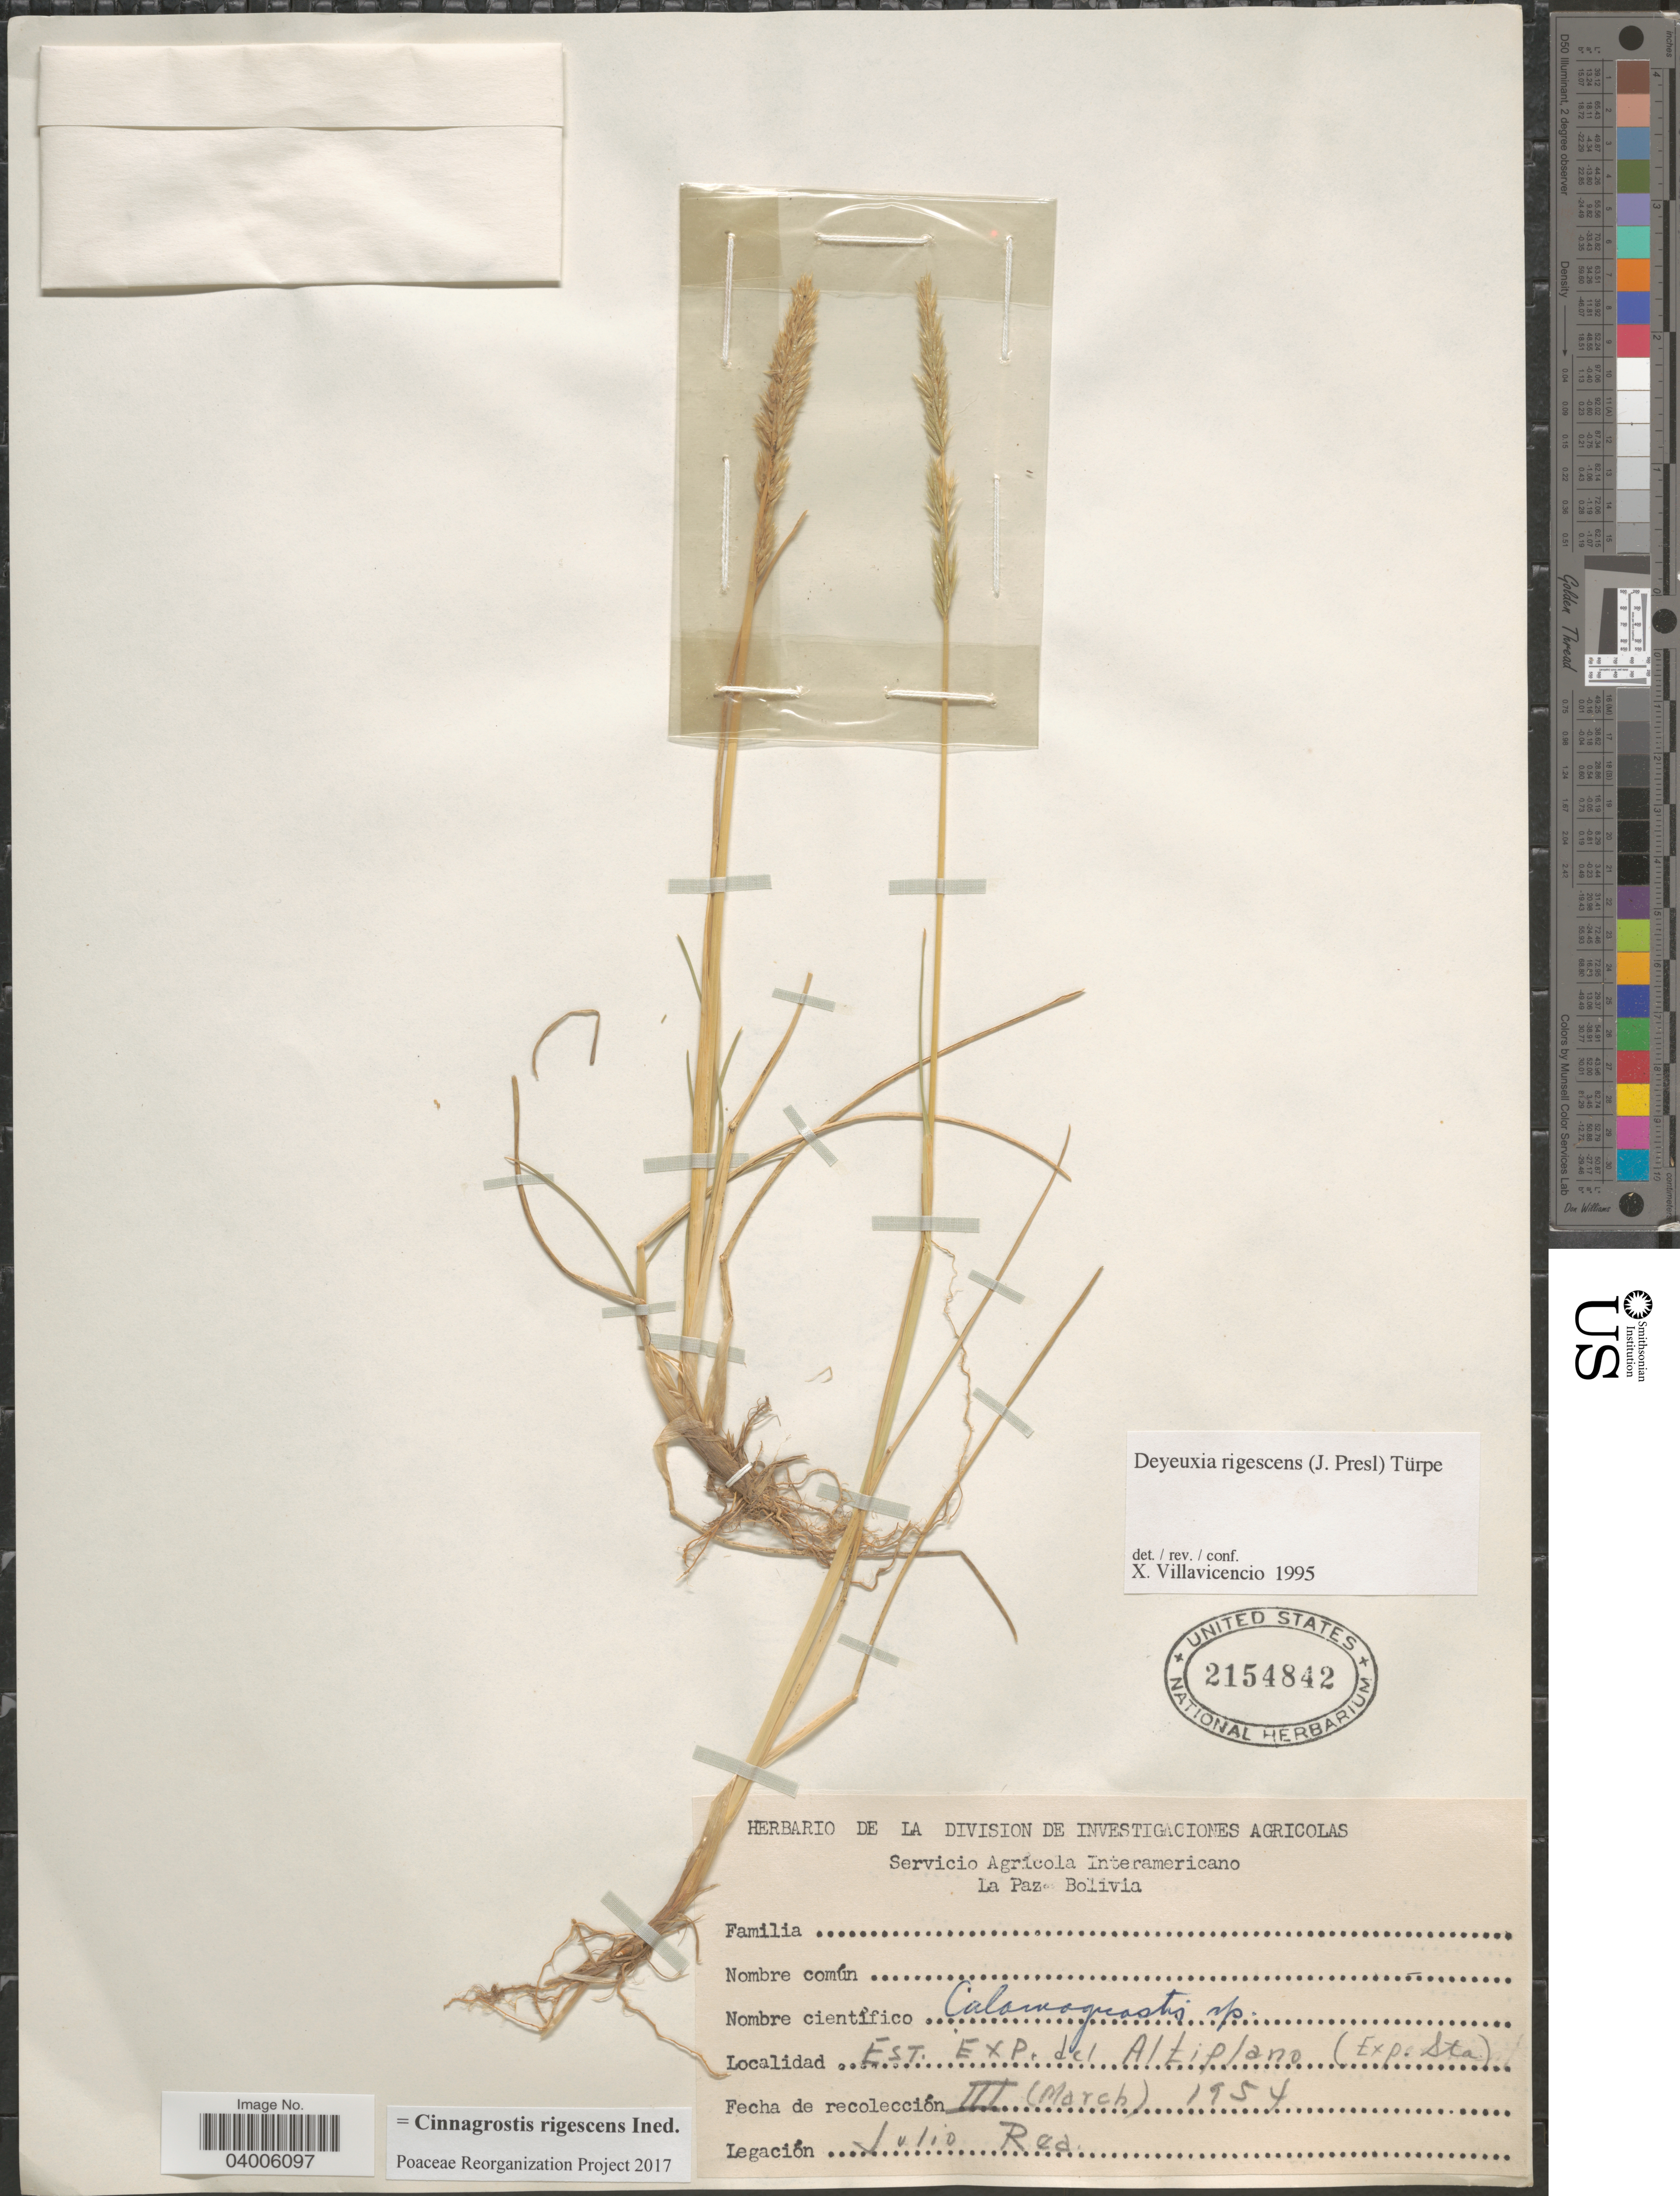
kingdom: Plantae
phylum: Tracheophyta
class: Liliopsida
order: Poales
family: Poaceae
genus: Cinnagrostis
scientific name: Cinnagrostis rigescens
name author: (J. Presl) P.M. Peterson et al.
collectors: J. Rea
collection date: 1954-03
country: Bolivia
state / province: La Paz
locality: Est. Exp. del Altiplano. (Exp. Sta).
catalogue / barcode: US 2154842